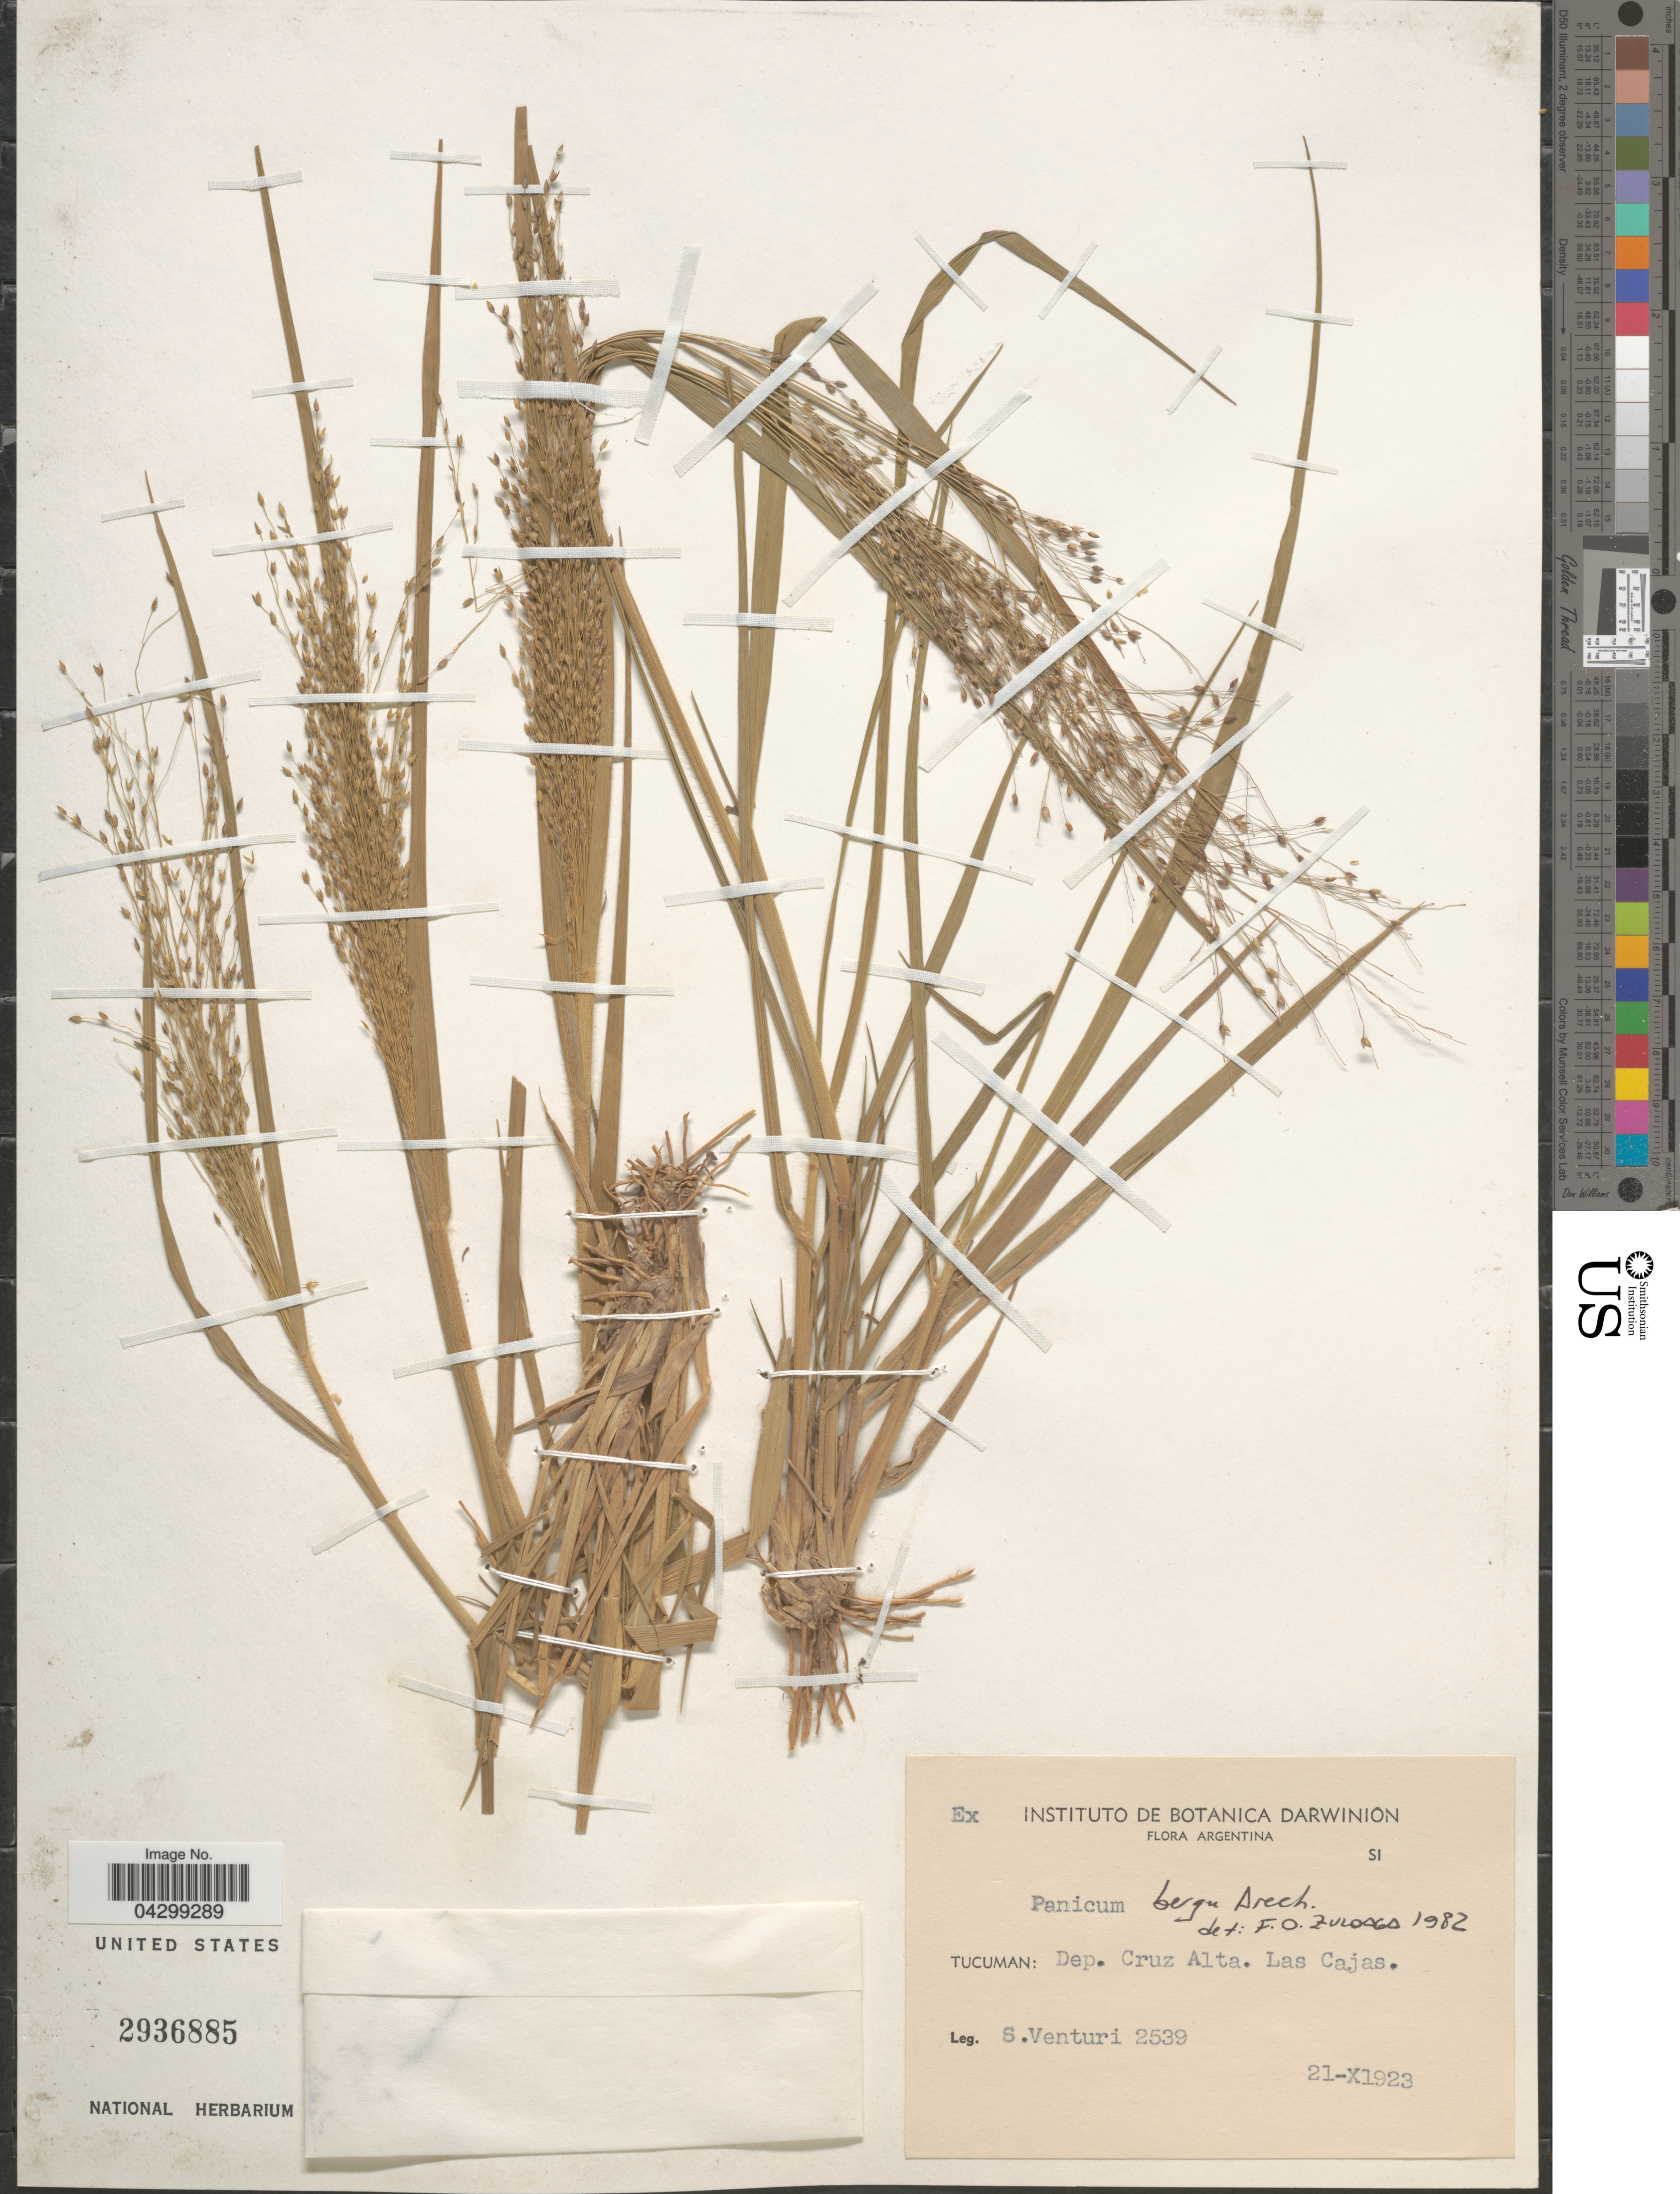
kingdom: Plantae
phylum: Tracheophyta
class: Liliopsida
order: Poales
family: Poaceae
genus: Panicum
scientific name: Panicum bergii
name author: Arechav.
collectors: S. Venturi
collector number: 2539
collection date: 1923-10-21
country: Argentina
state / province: Tucuman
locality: Dep. Cruz Alta. Las Cajas.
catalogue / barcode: US 2936885